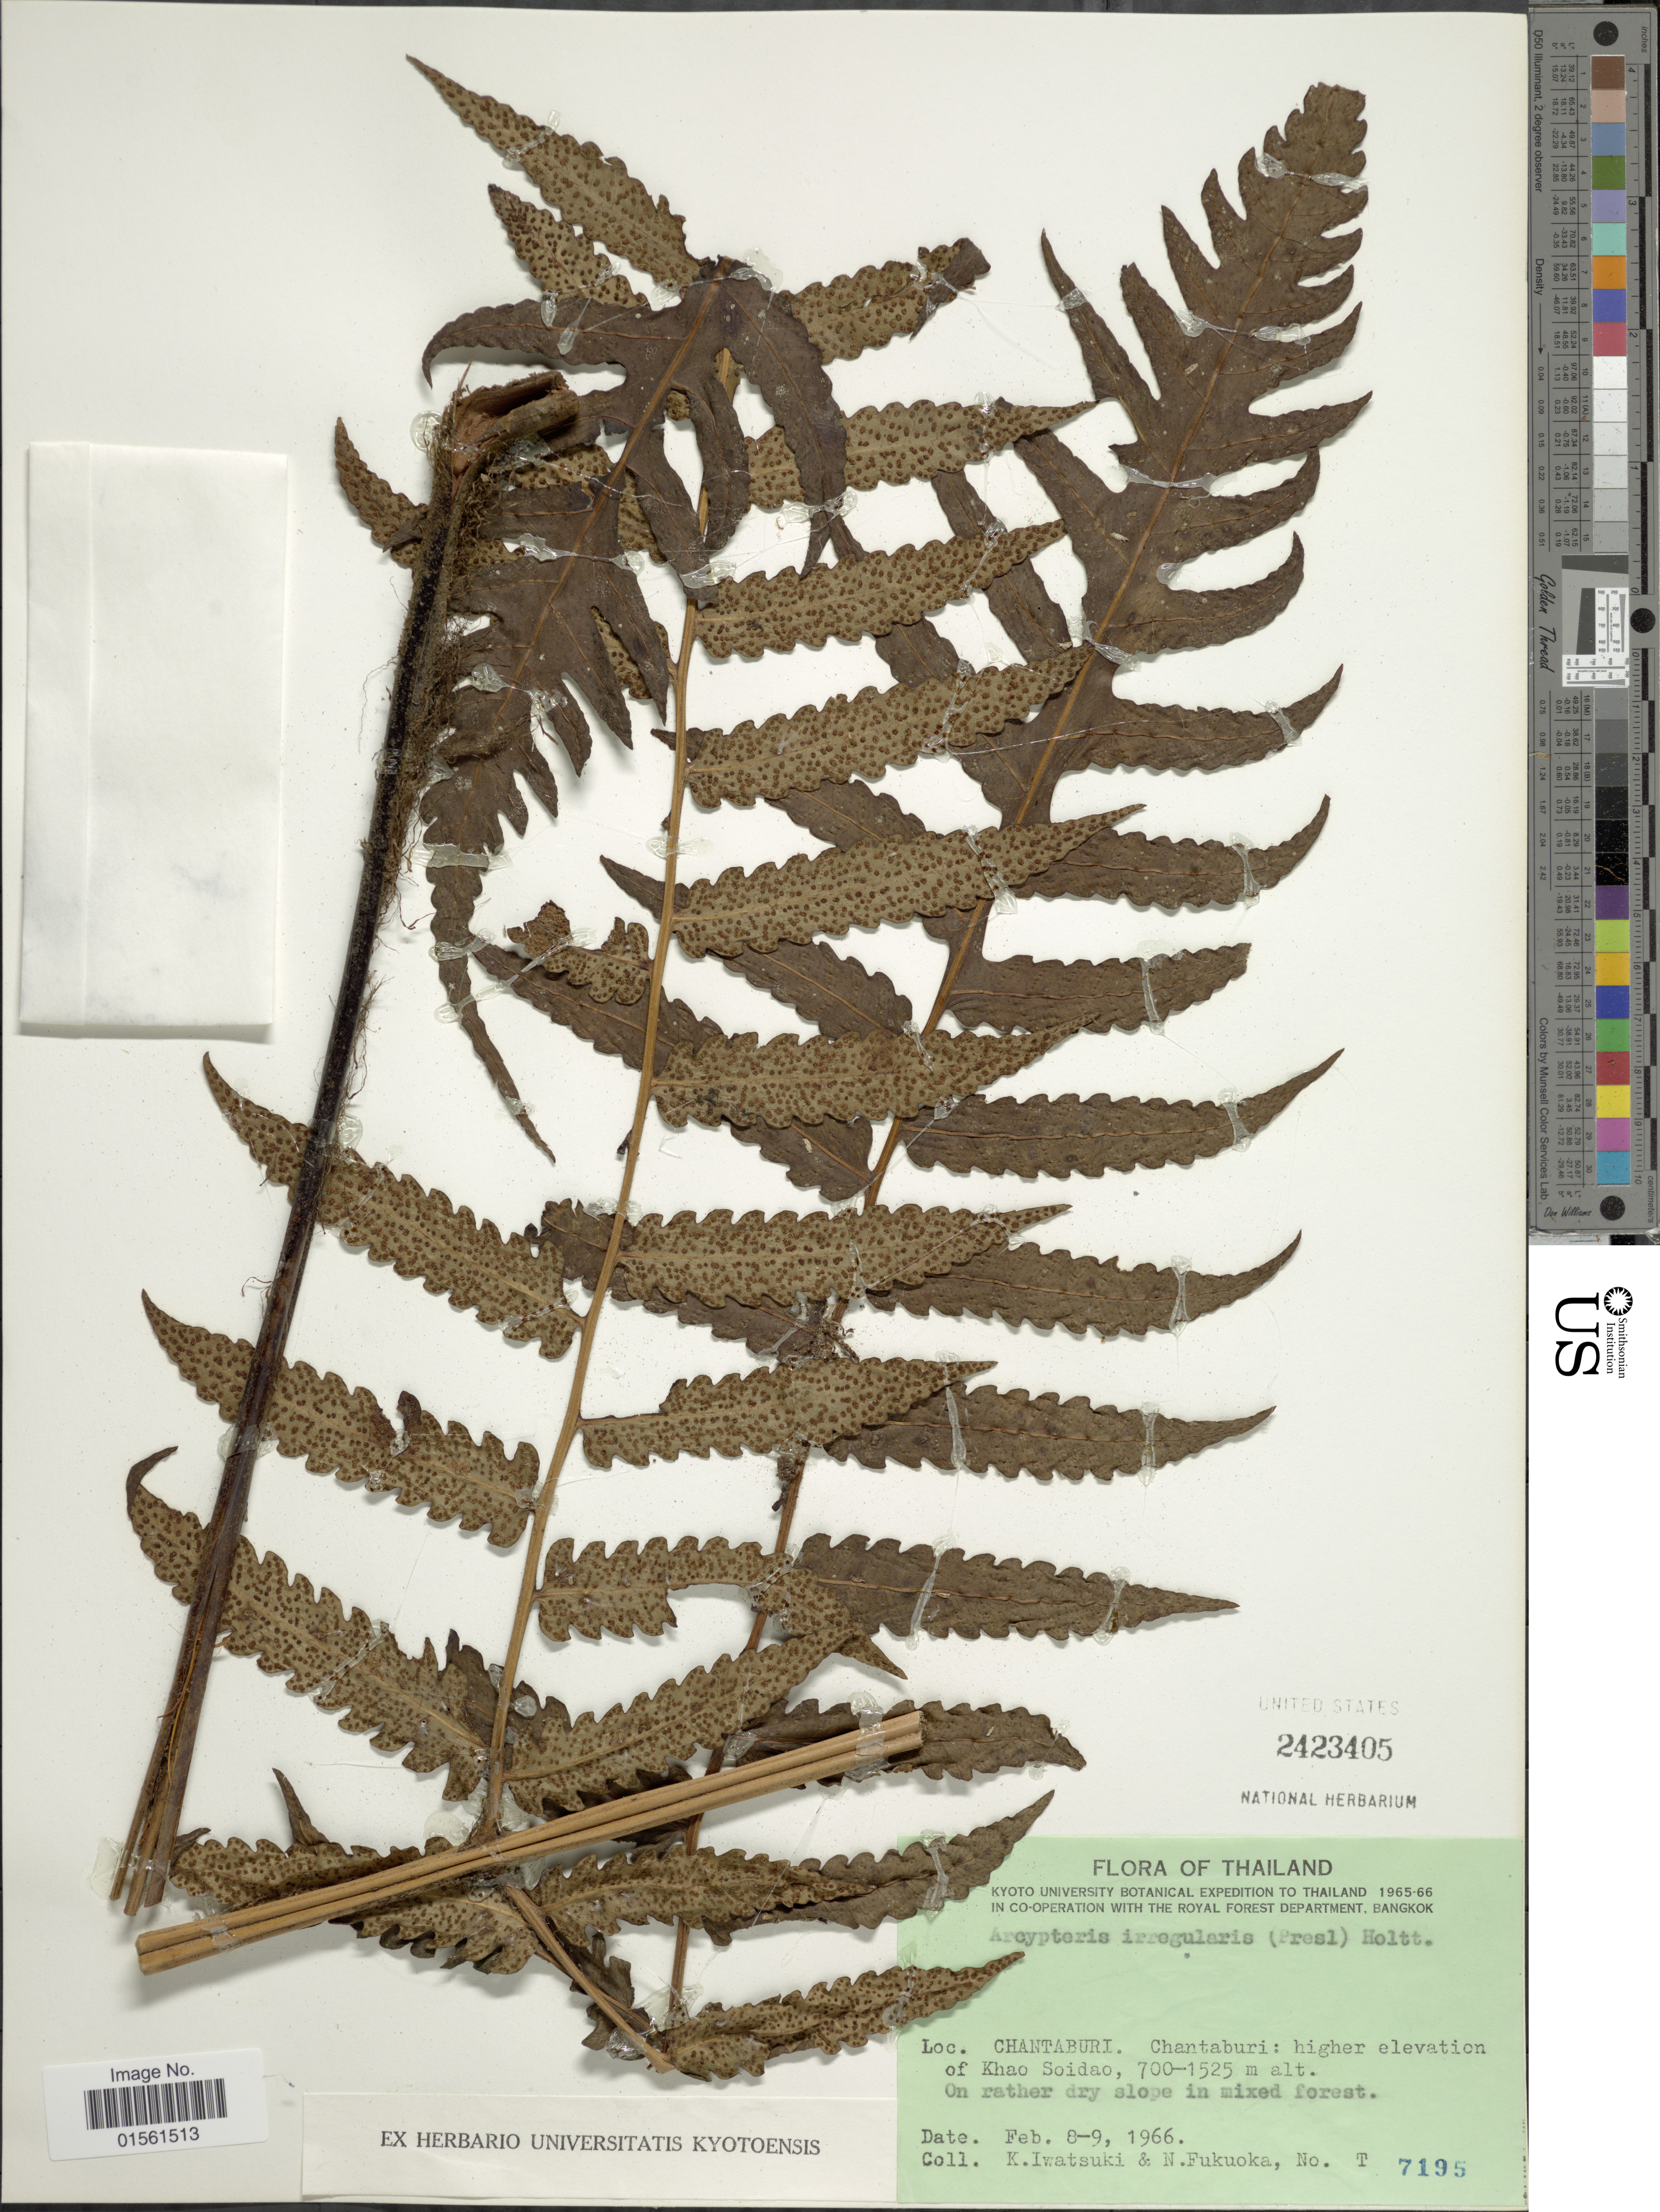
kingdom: Plantae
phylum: Tracheophyta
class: Polypodiopsida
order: Polypodiales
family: Dryopteridaceae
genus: Pleocnemia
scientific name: Pleocnemia irregularis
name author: (C. Presl) Holttum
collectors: K. Iwatsuki & N. Fukuoka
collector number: T7195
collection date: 1966-02-08/1966-02-09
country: Thailand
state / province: Chanthaburi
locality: Chantaburi: higher elevation of Khao Soidao.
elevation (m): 700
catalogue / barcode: US 2423405